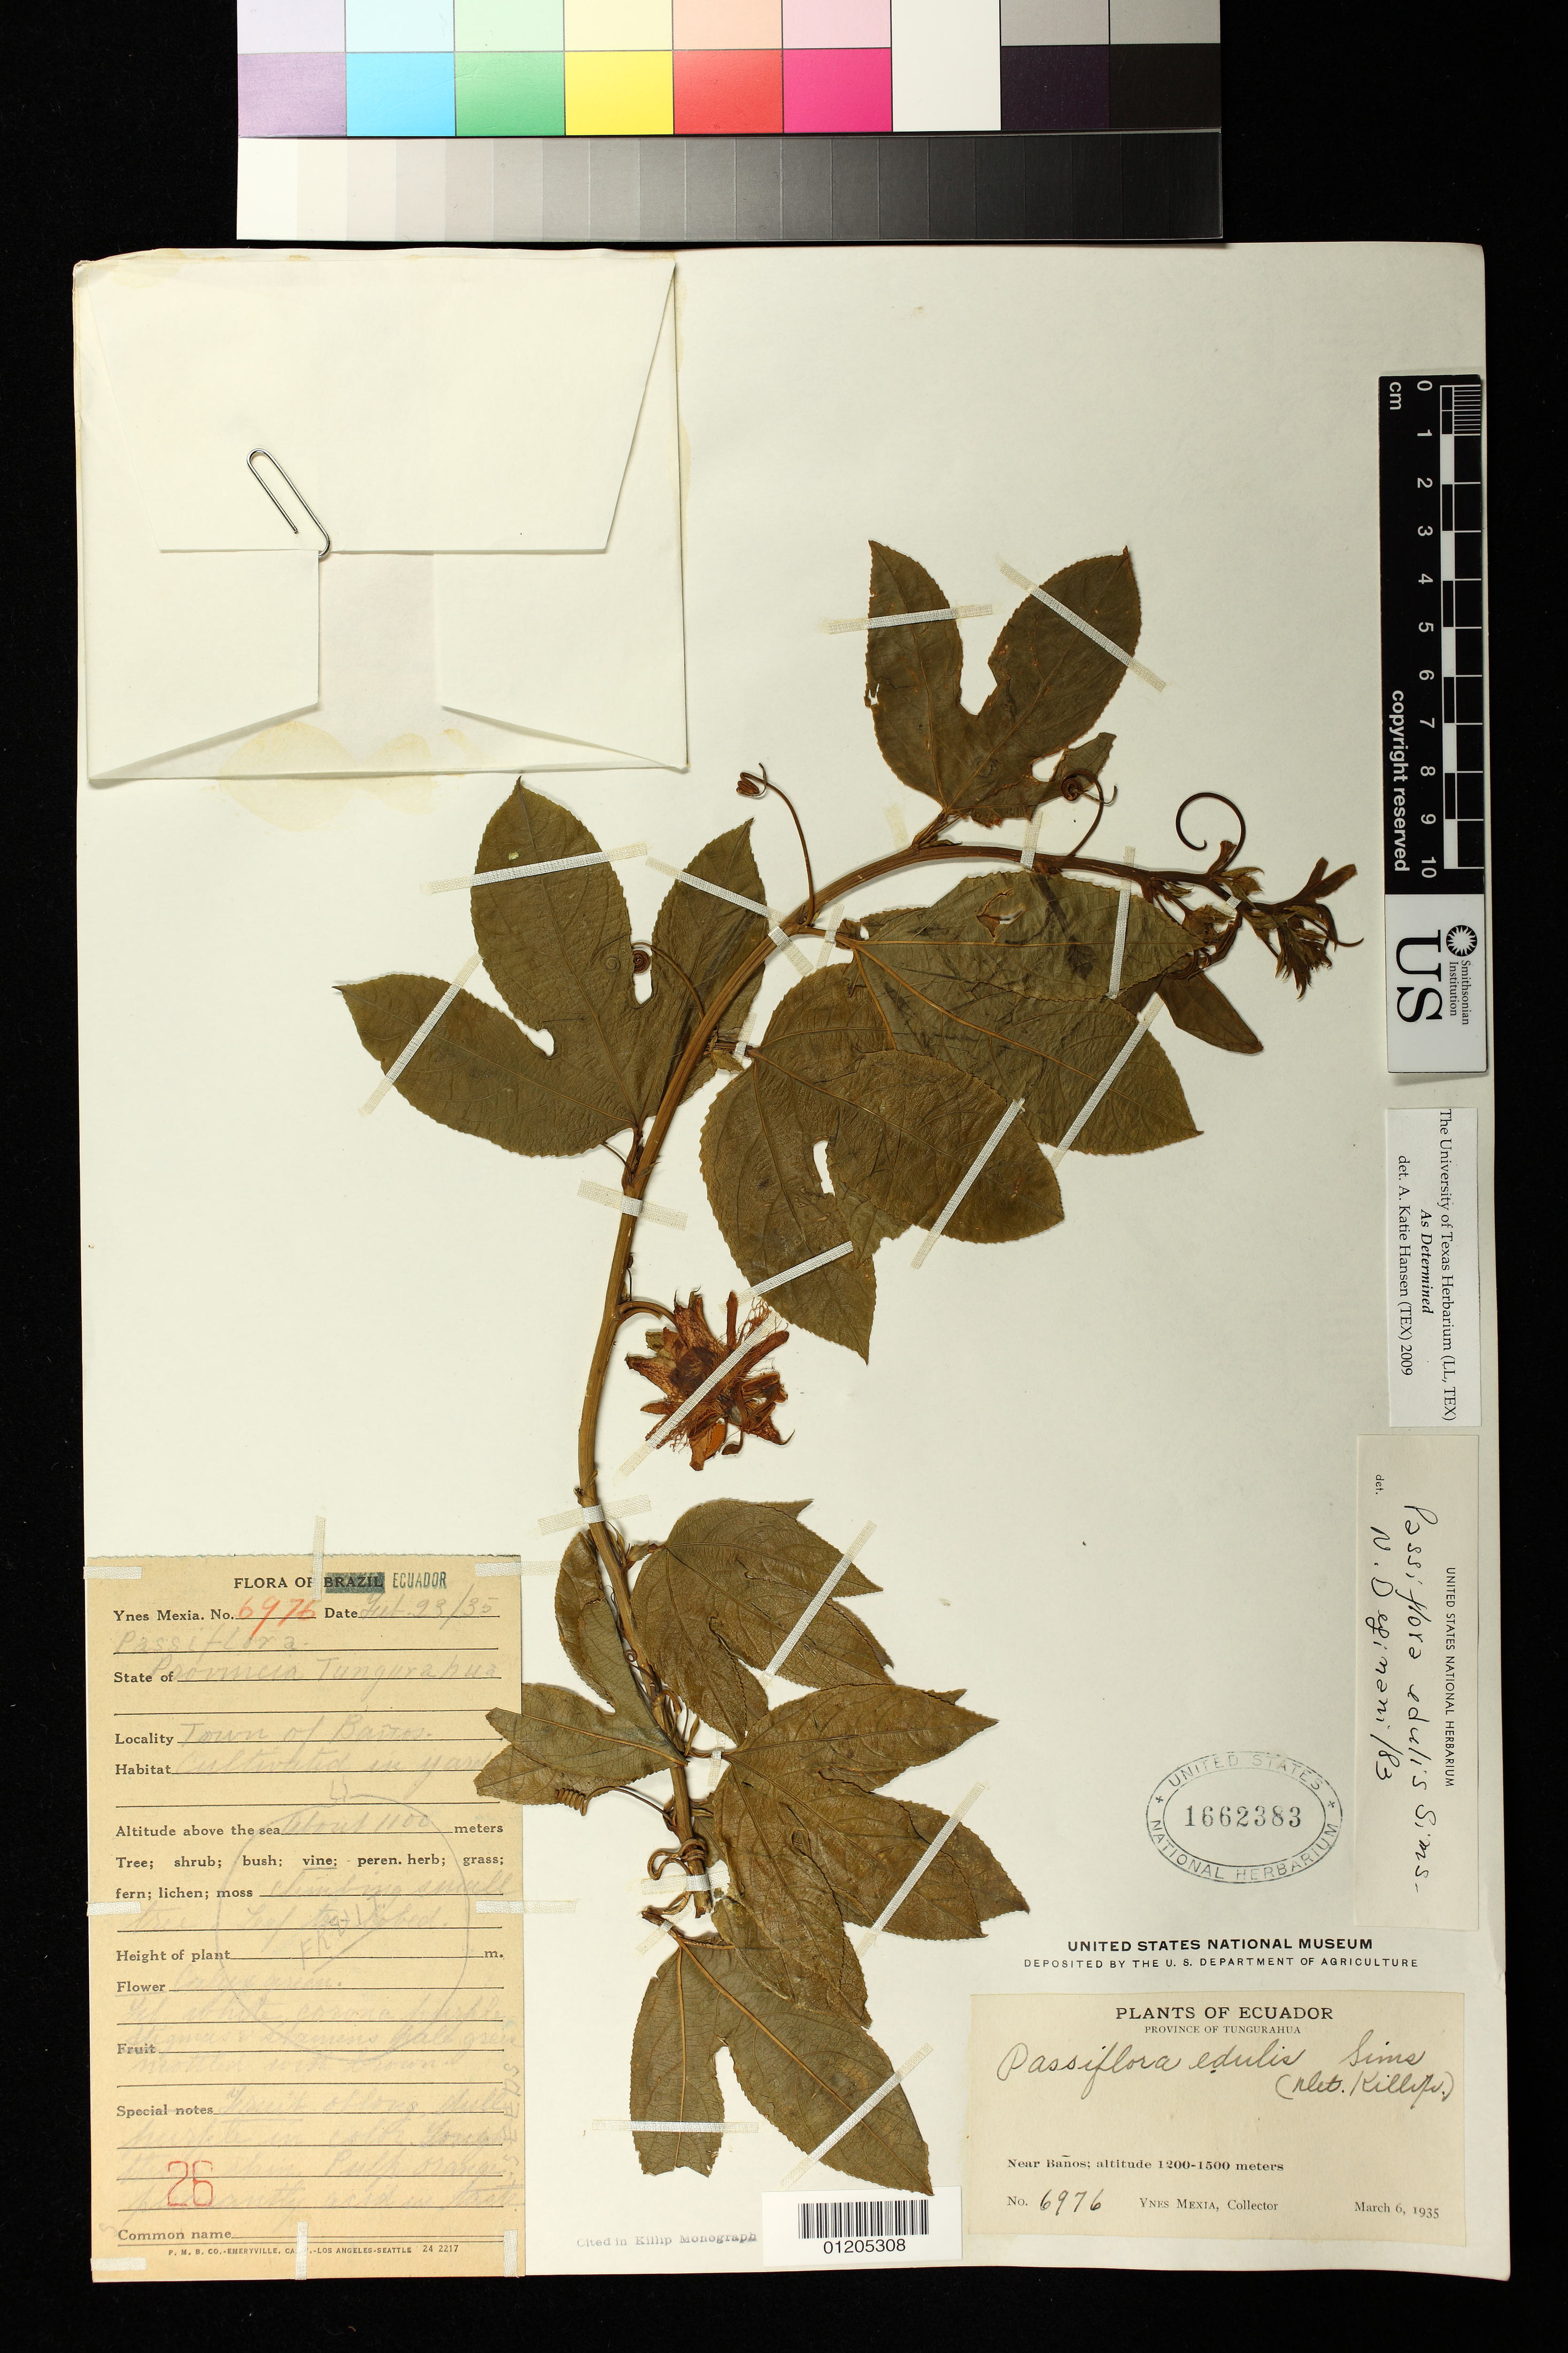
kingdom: Plantae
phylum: Tracheophyta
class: Magnoliopsida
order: Malpighiales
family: Passifloraceae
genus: Passiflora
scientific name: Passiflora edulis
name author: Sims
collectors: Y. Mexia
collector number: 6976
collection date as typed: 6 Mar 1935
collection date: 1935-03-06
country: Ecuador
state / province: Tungurahua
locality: Near Banos.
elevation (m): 1200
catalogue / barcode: US 1662383